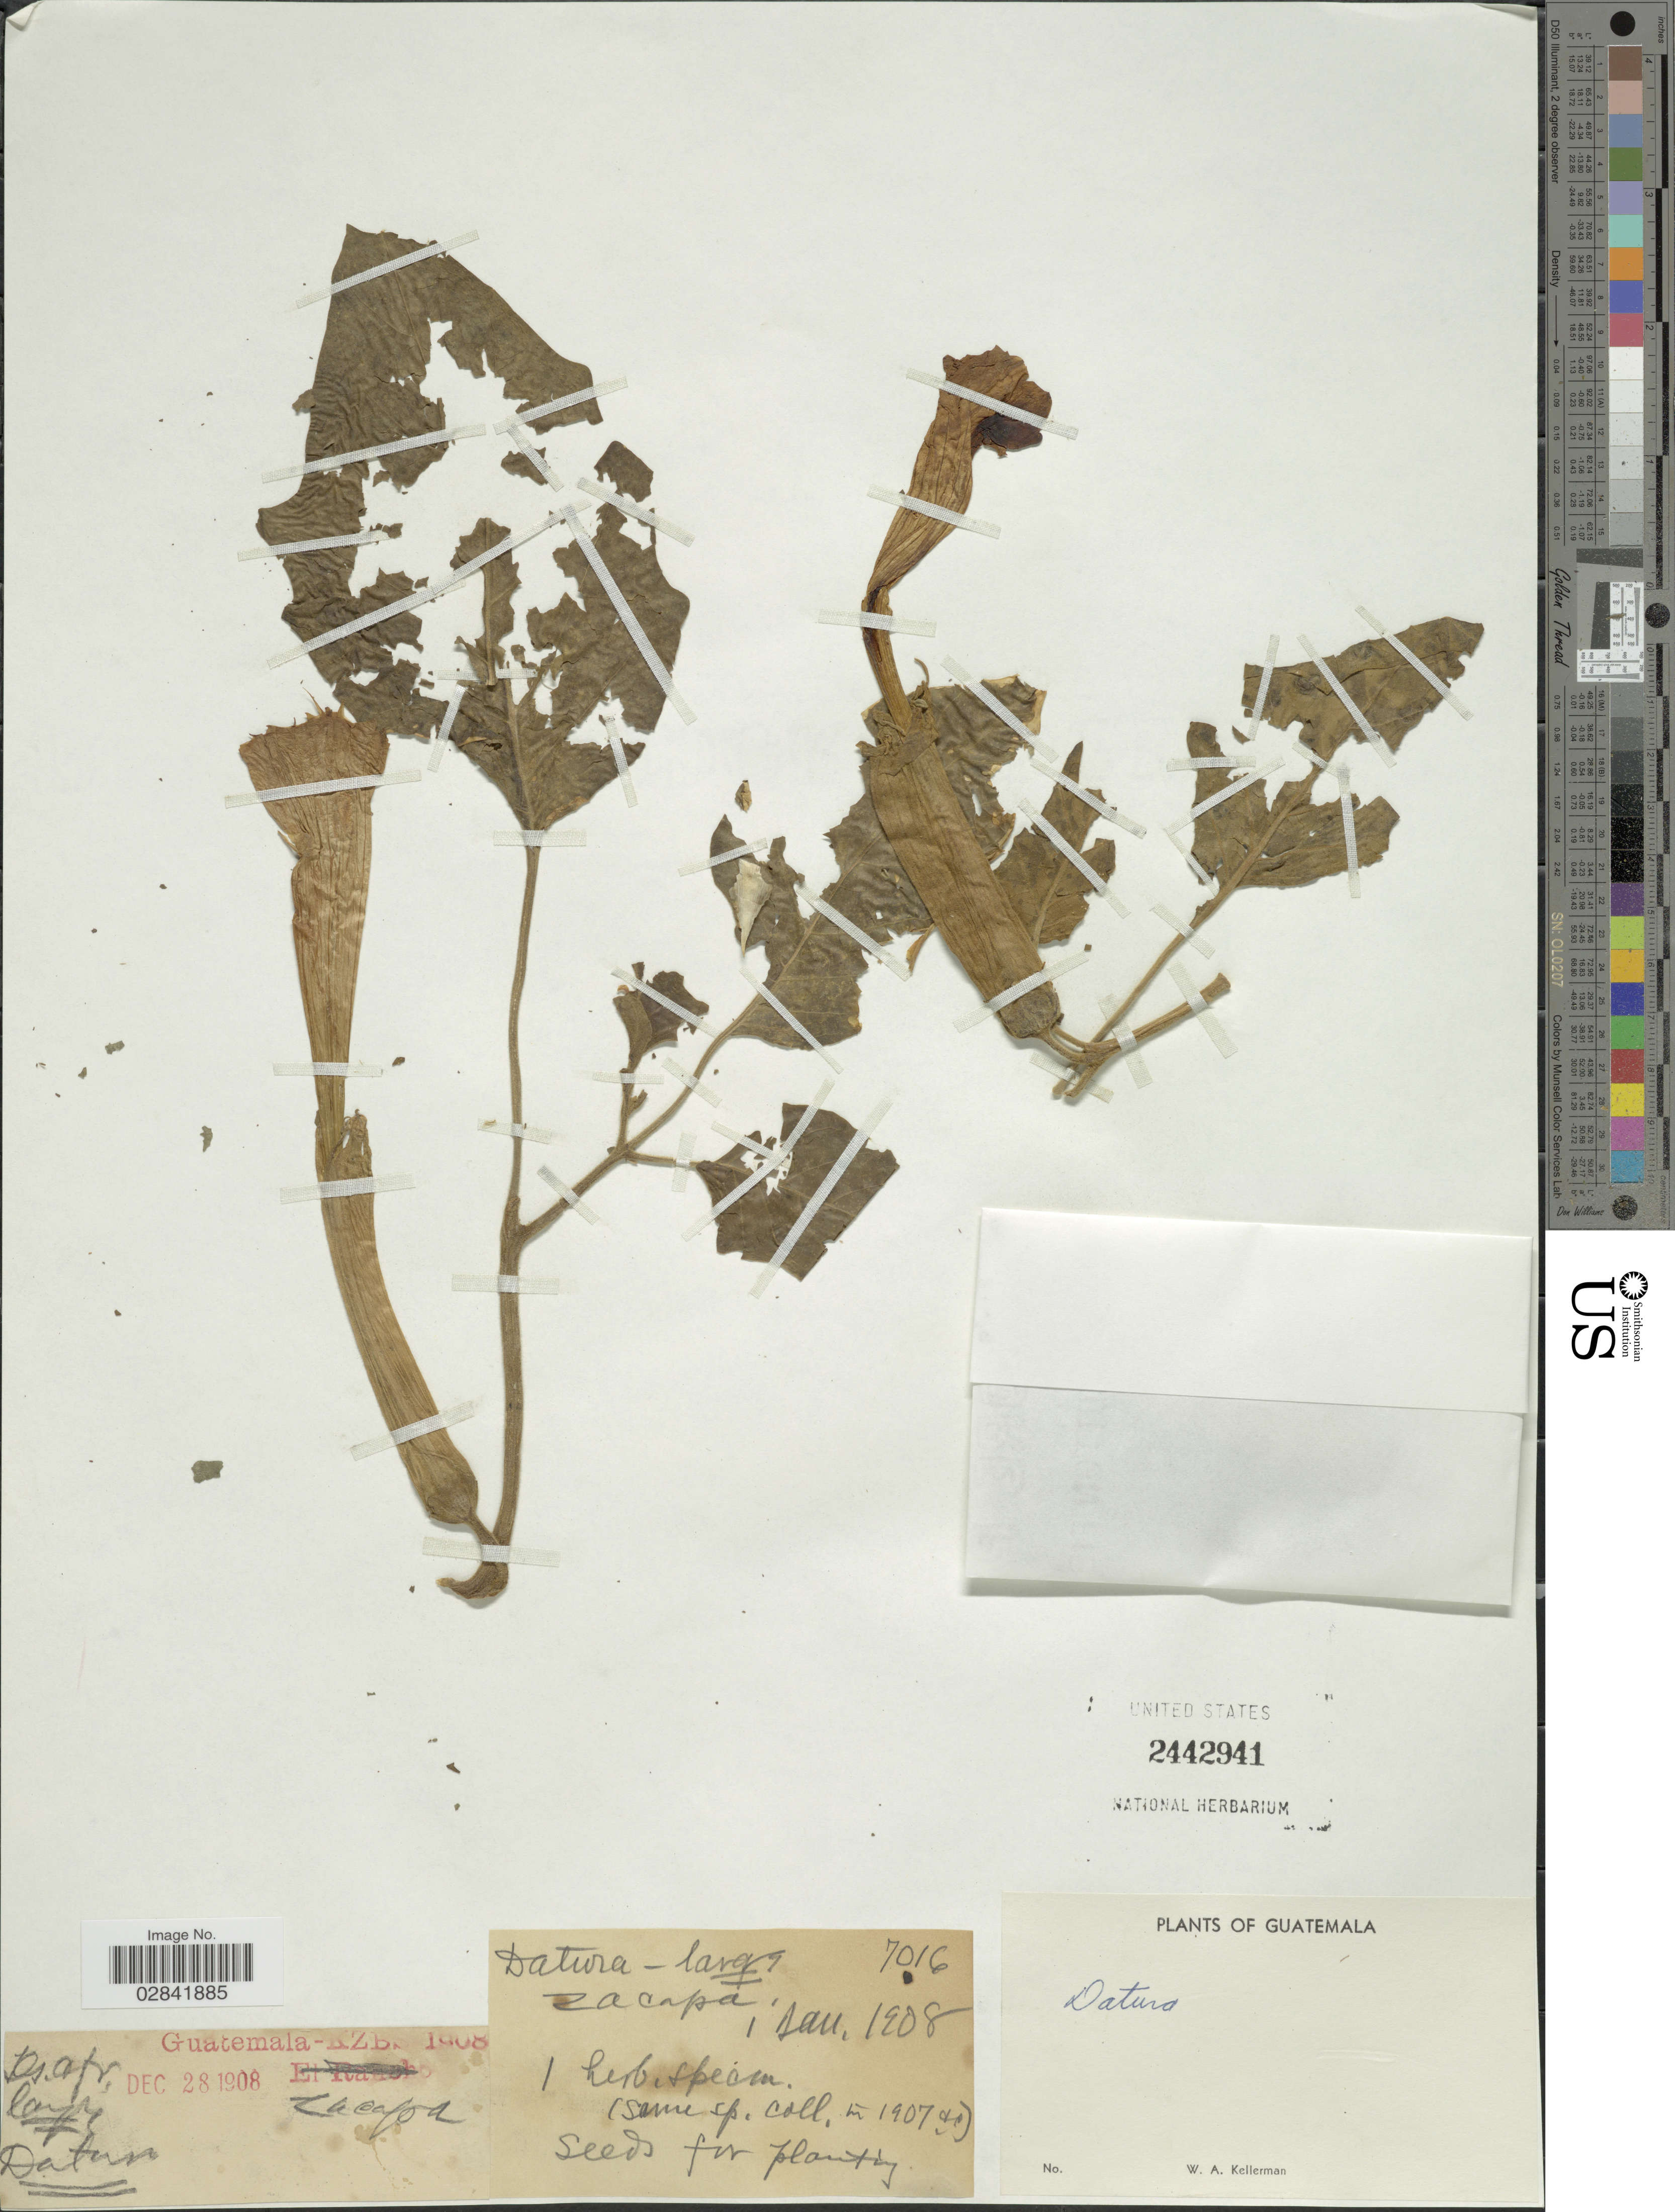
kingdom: Plantae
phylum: Tracheophyta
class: Magnoliopsida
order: Solanales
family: Solanaceae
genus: Datura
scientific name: Datura sp.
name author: L.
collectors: W. Kellerman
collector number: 7016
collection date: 1908-01-01/1908-12-28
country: Guatemala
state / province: Zacapa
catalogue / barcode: US 2442941